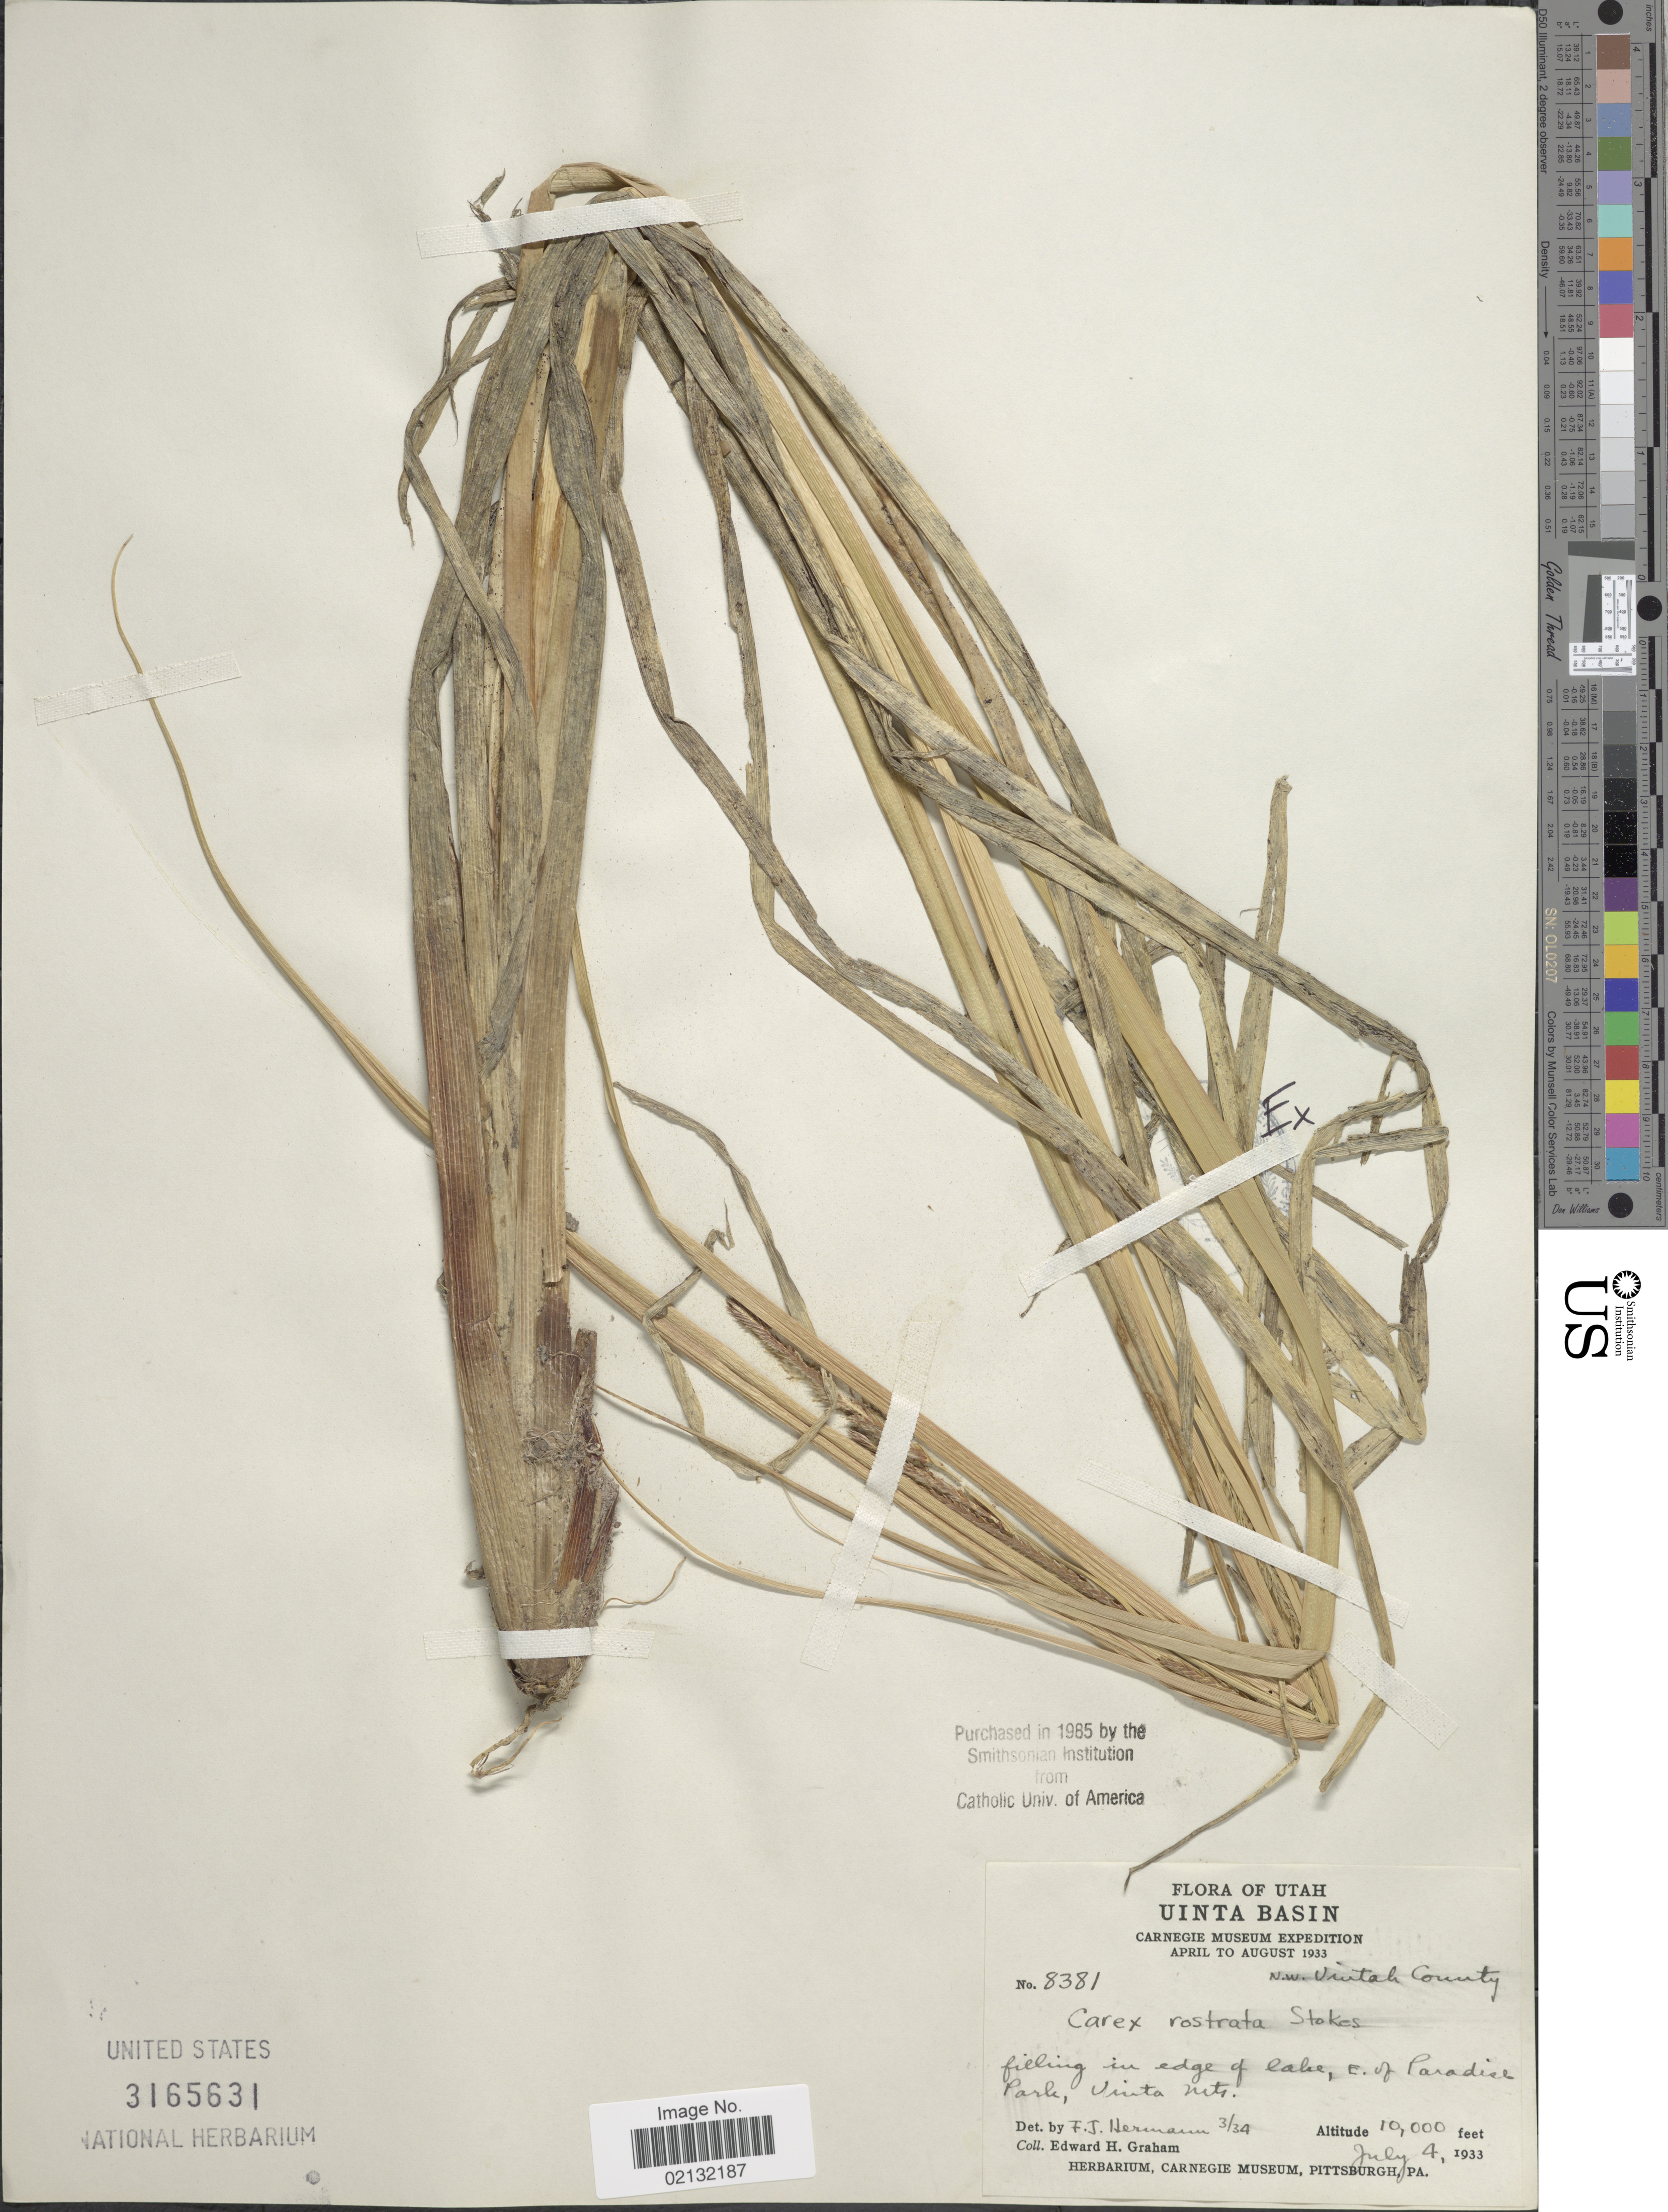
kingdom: Plantae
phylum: Tracheophyta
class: Liliopsida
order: Poales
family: Cyperaceae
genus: Carex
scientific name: Carex rostrata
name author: Stokes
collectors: E. H. Graham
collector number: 8381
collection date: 1933-07-04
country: United States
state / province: Utah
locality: Uinta Basin. Filling in edge of lake, E. of Paradise Park, Uinta Mts. N.W. Uintah County.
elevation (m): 3048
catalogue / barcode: US 3165631